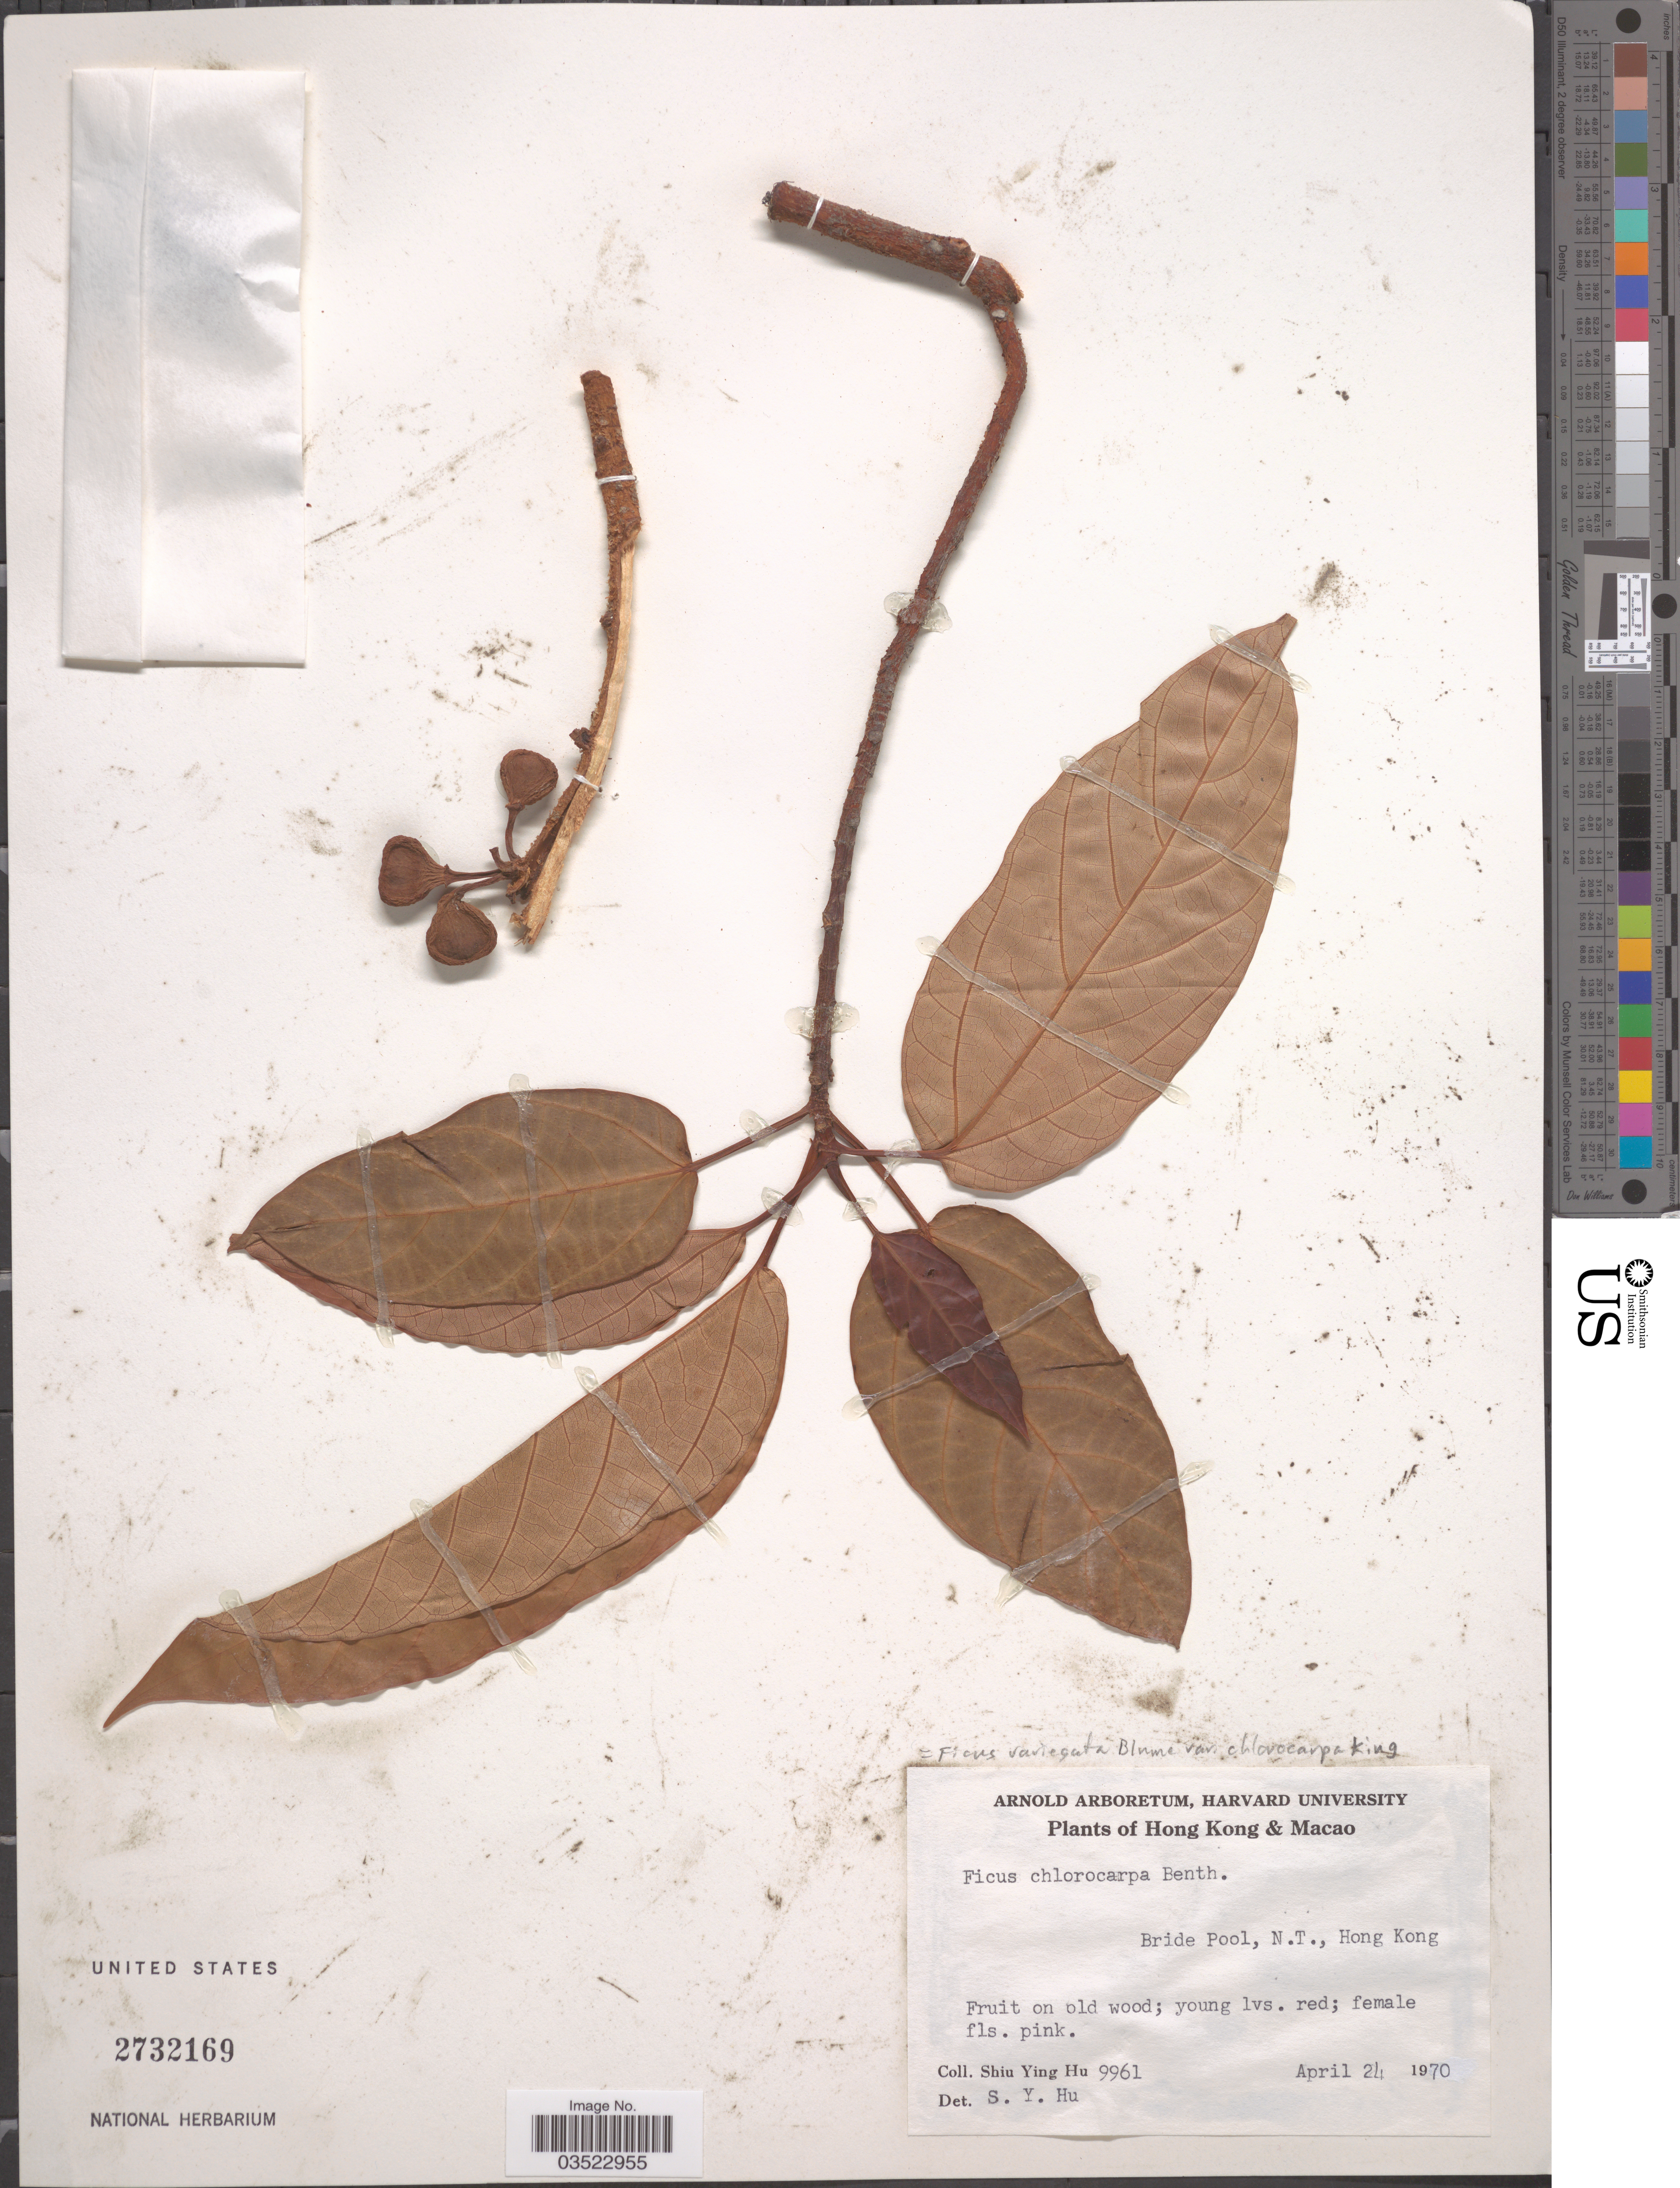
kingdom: Plantae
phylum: Tracheophyta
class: Magnoliopsida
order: Rosales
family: Moraceae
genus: Ficus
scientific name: Ficus variegata var. chlorocarpa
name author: King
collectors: S. Y. Hu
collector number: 9961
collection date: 1970-04-24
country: China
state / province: Hong Kong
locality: Bride Pool, N.T.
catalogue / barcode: US 2732169